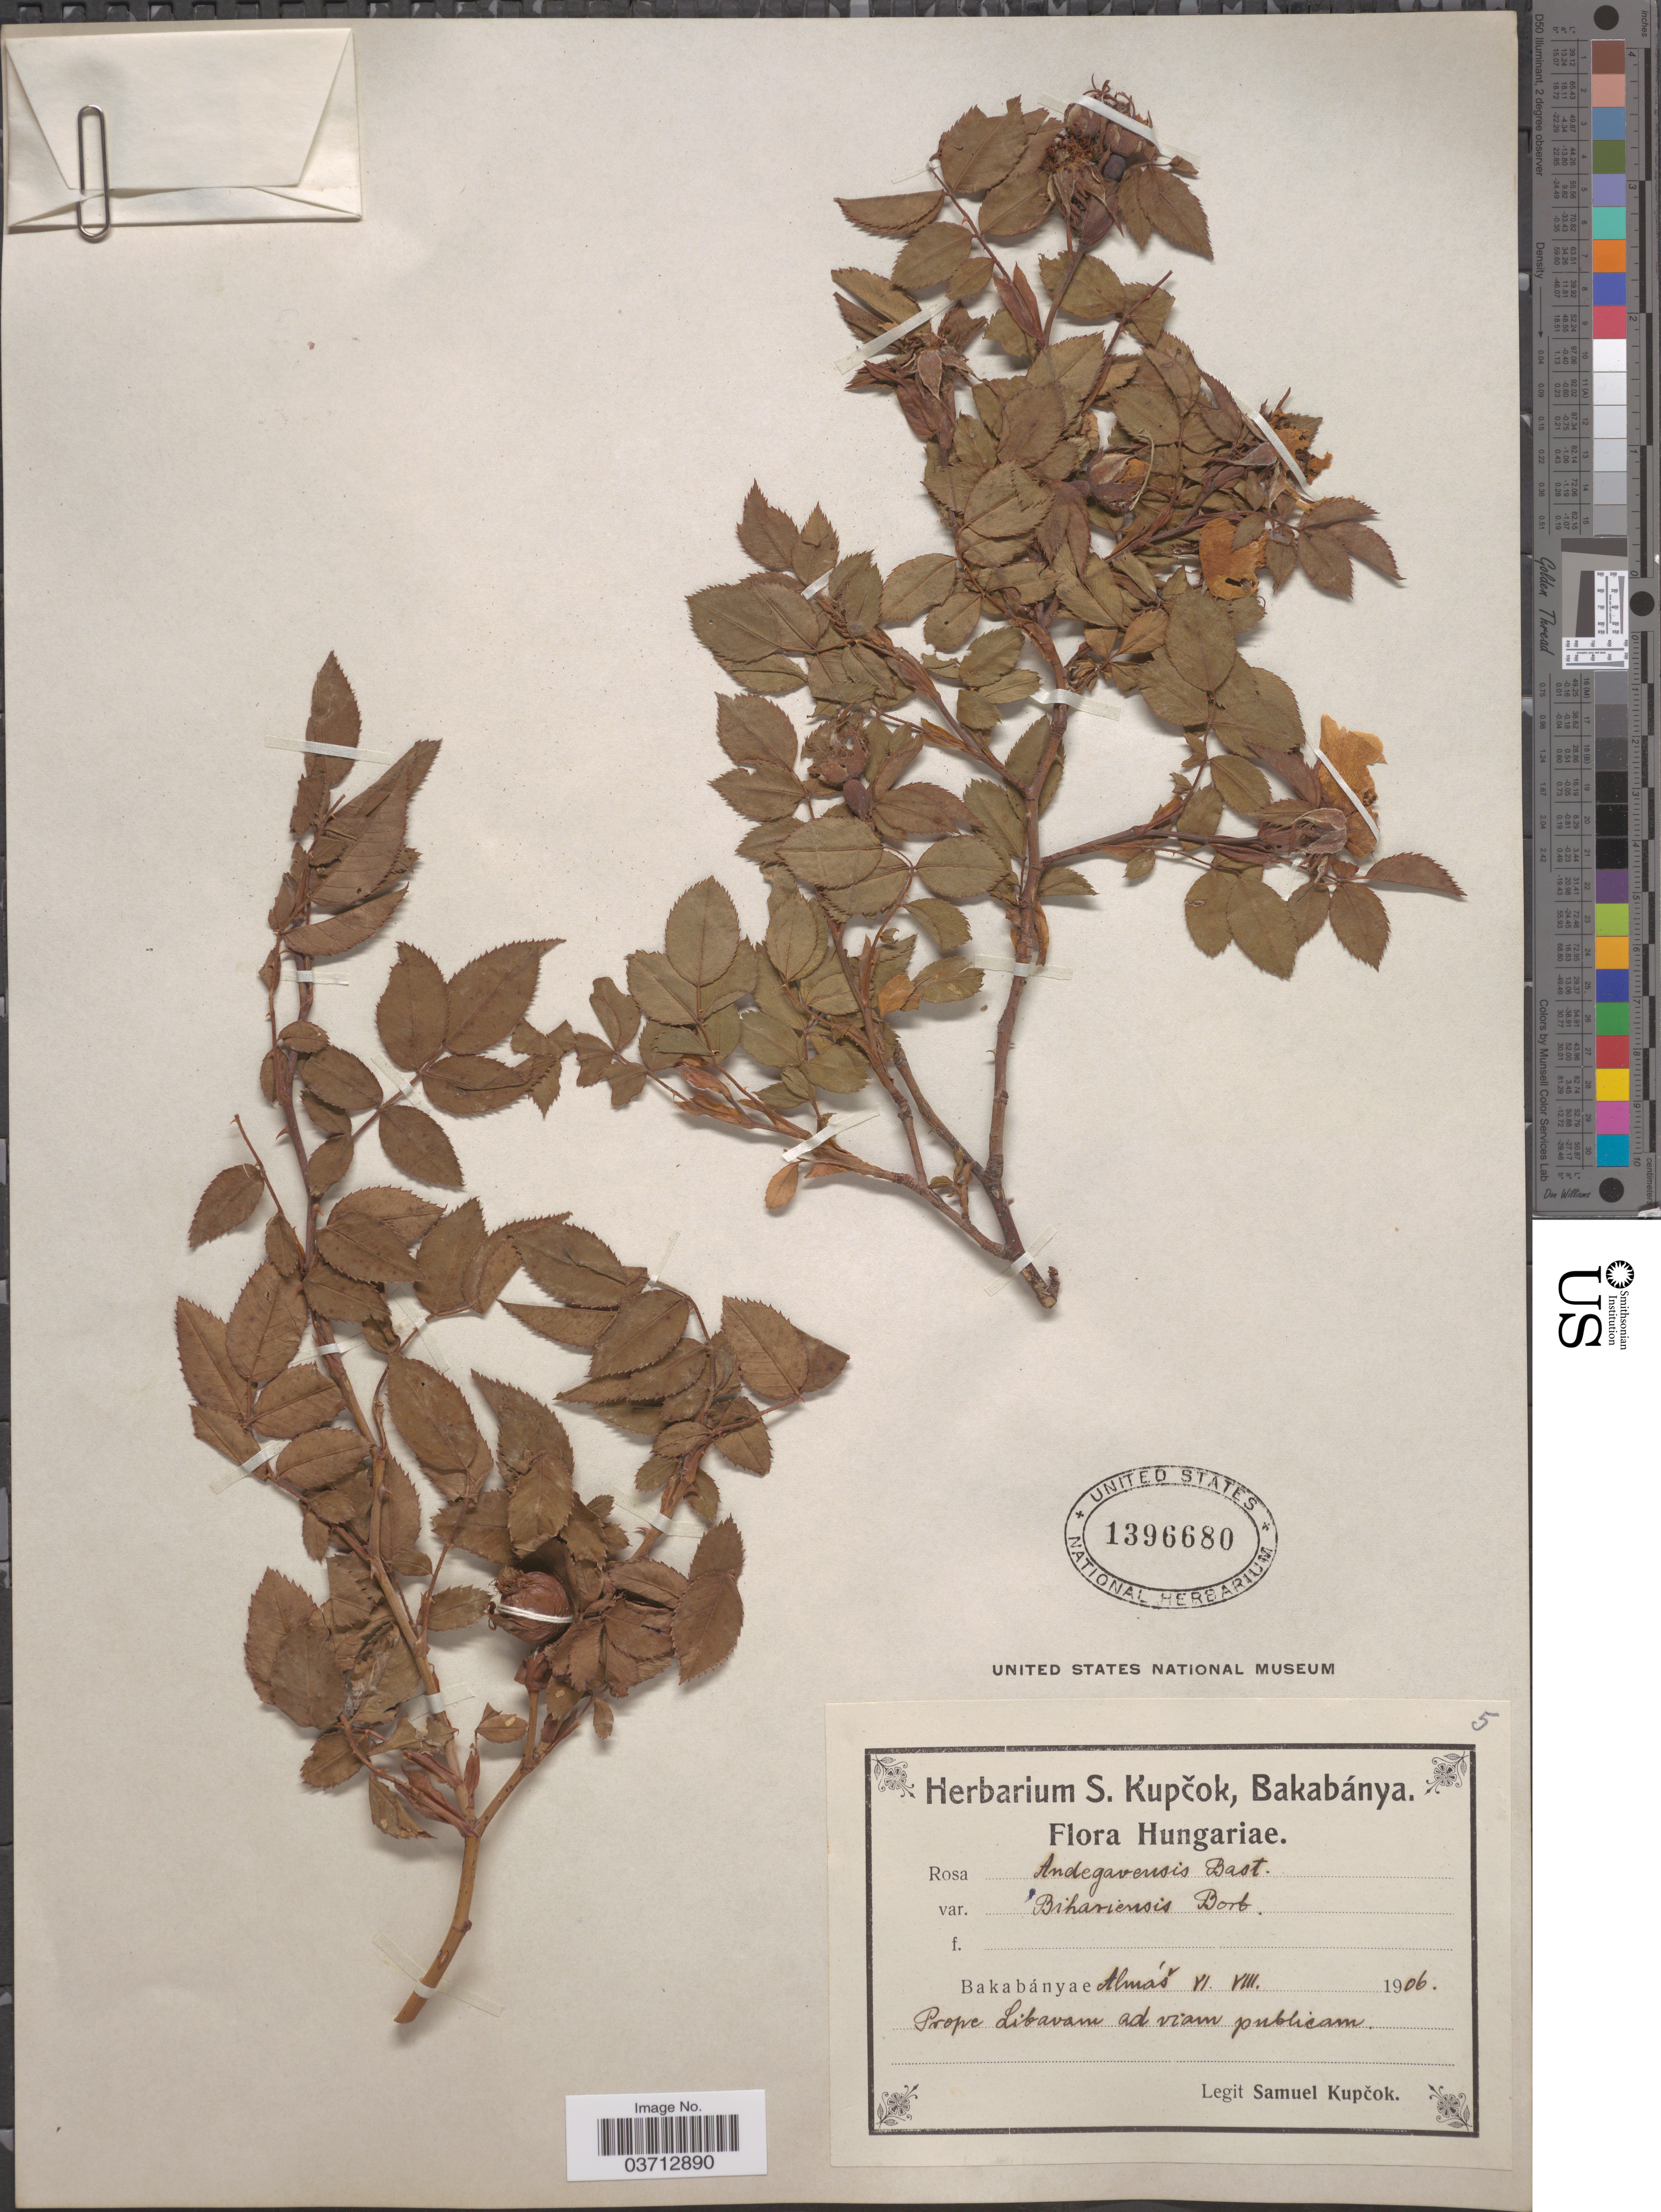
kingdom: Plantae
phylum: Tracheophyta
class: Magnoliopsida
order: Rosales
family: Rosaceae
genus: Rosa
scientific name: Rosa andegavensis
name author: Bastard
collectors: S. Kupcok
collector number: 5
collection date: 1905-06/1905-08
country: Hungary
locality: Hungarica. Bakabányae. Almáš. Prope Libavam ad viam publicam.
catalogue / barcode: US 1396680